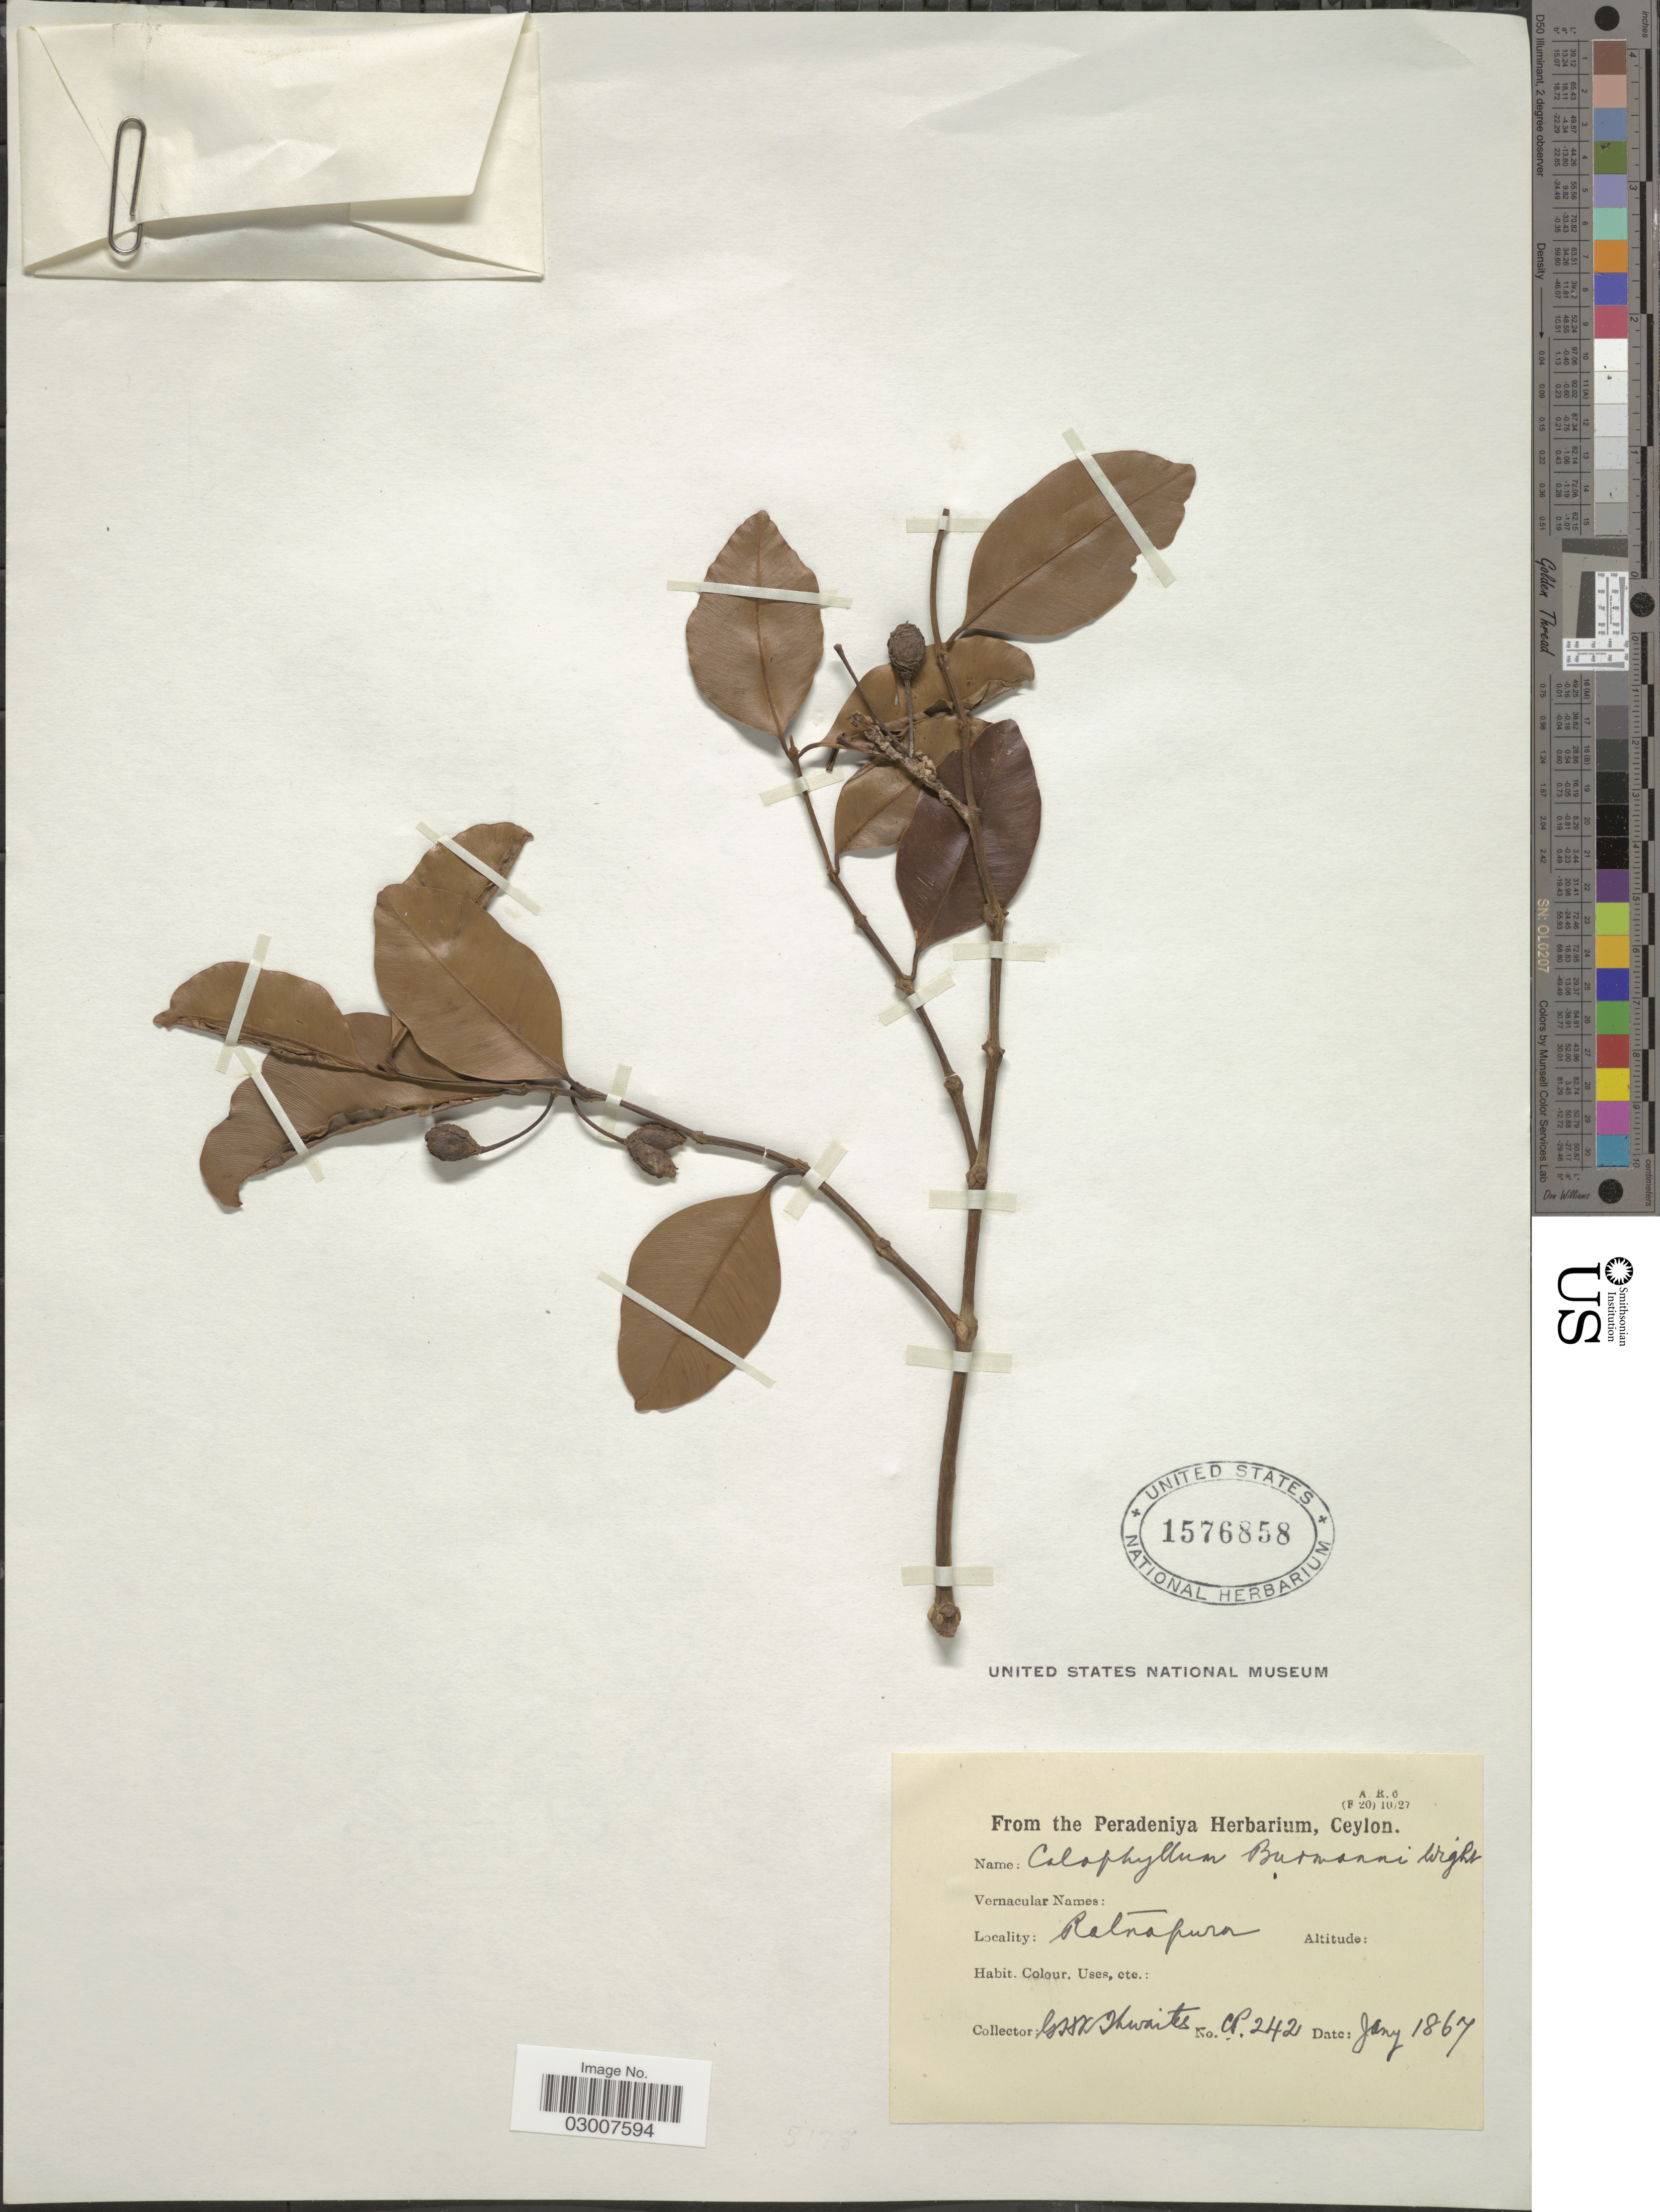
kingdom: Plantae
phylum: Tracheophyta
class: Magnoliopsida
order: Malpighiales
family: Calophyllaceae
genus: Calophyllum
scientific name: Calophyllum calaba var. calaba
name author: L.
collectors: Thwaites, G.H.K. (herbarium)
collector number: CP242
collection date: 1867-01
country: Sri Lanka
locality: Ceylon. Ratnapura.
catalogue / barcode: US 1576858